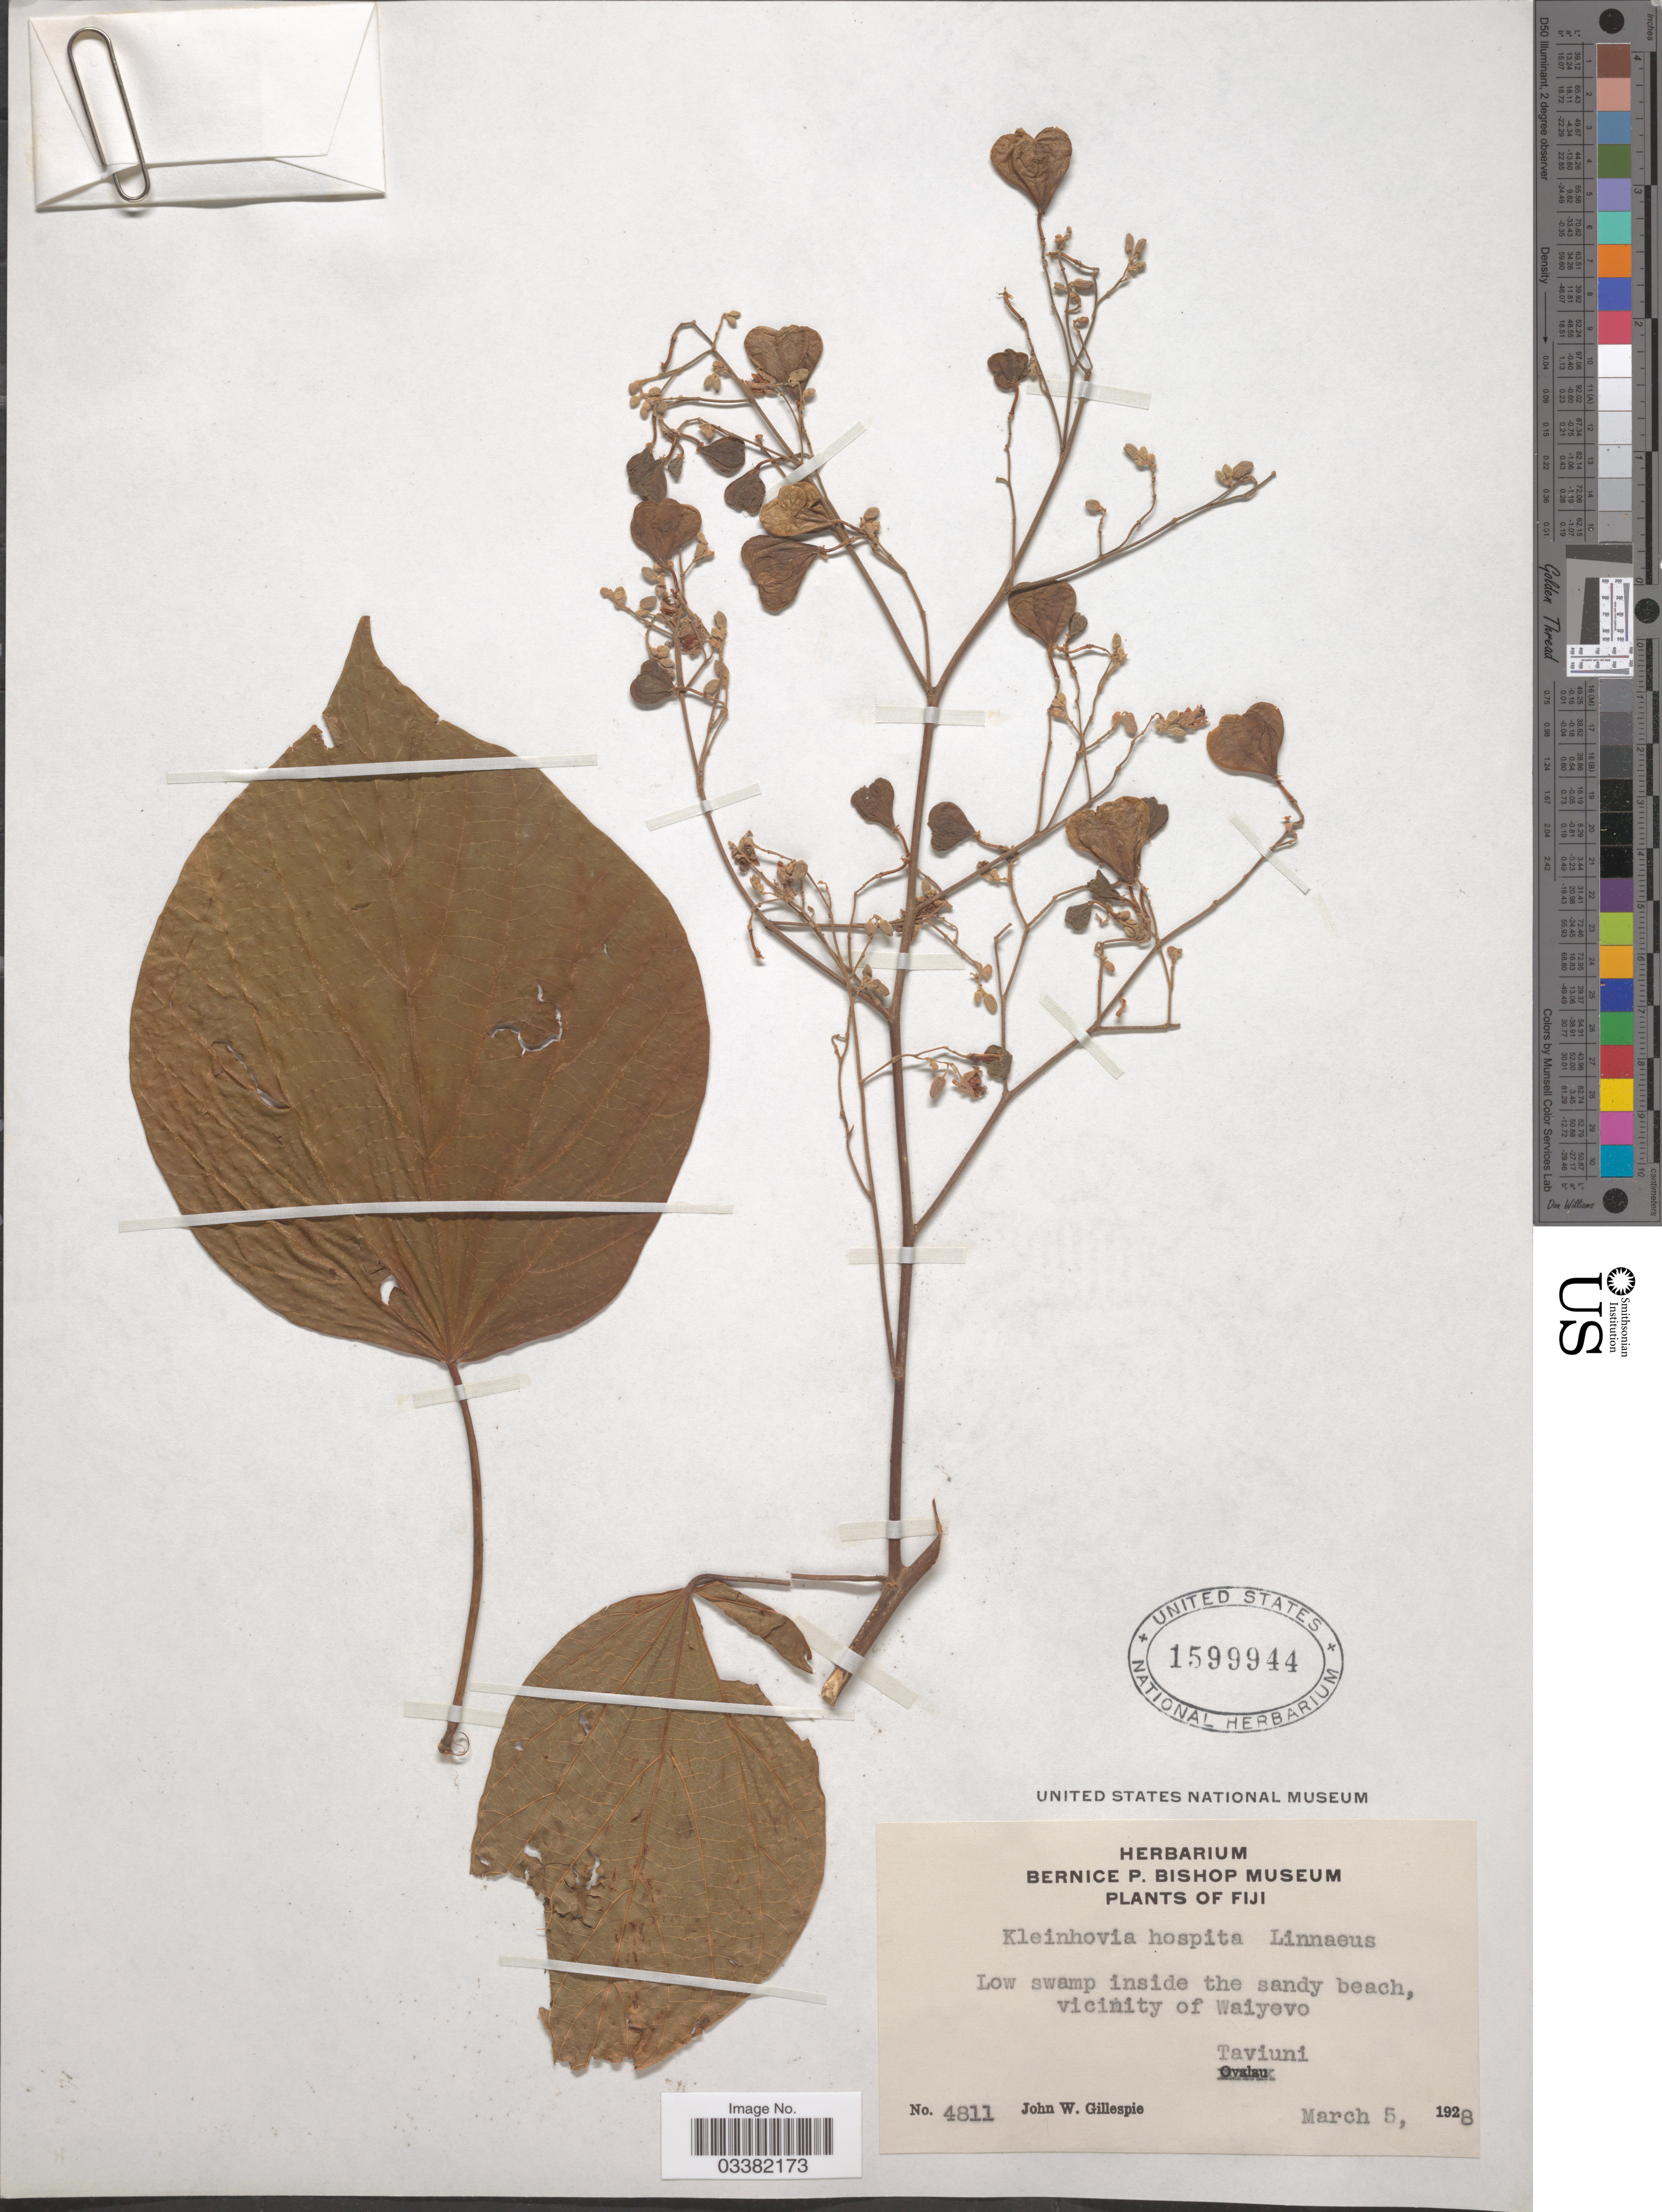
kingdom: Plantae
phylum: Tracheophyta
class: Magnoliopsida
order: Malvales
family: Malvaceae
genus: Kleinhovia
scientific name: Kleinhovia hospita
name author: L.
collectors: J. W. Gillespie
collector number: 4811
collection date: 1928-03-05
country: Fiji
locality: Vicinity of Waiyevo, Taviuni.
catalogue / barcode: US 1599944